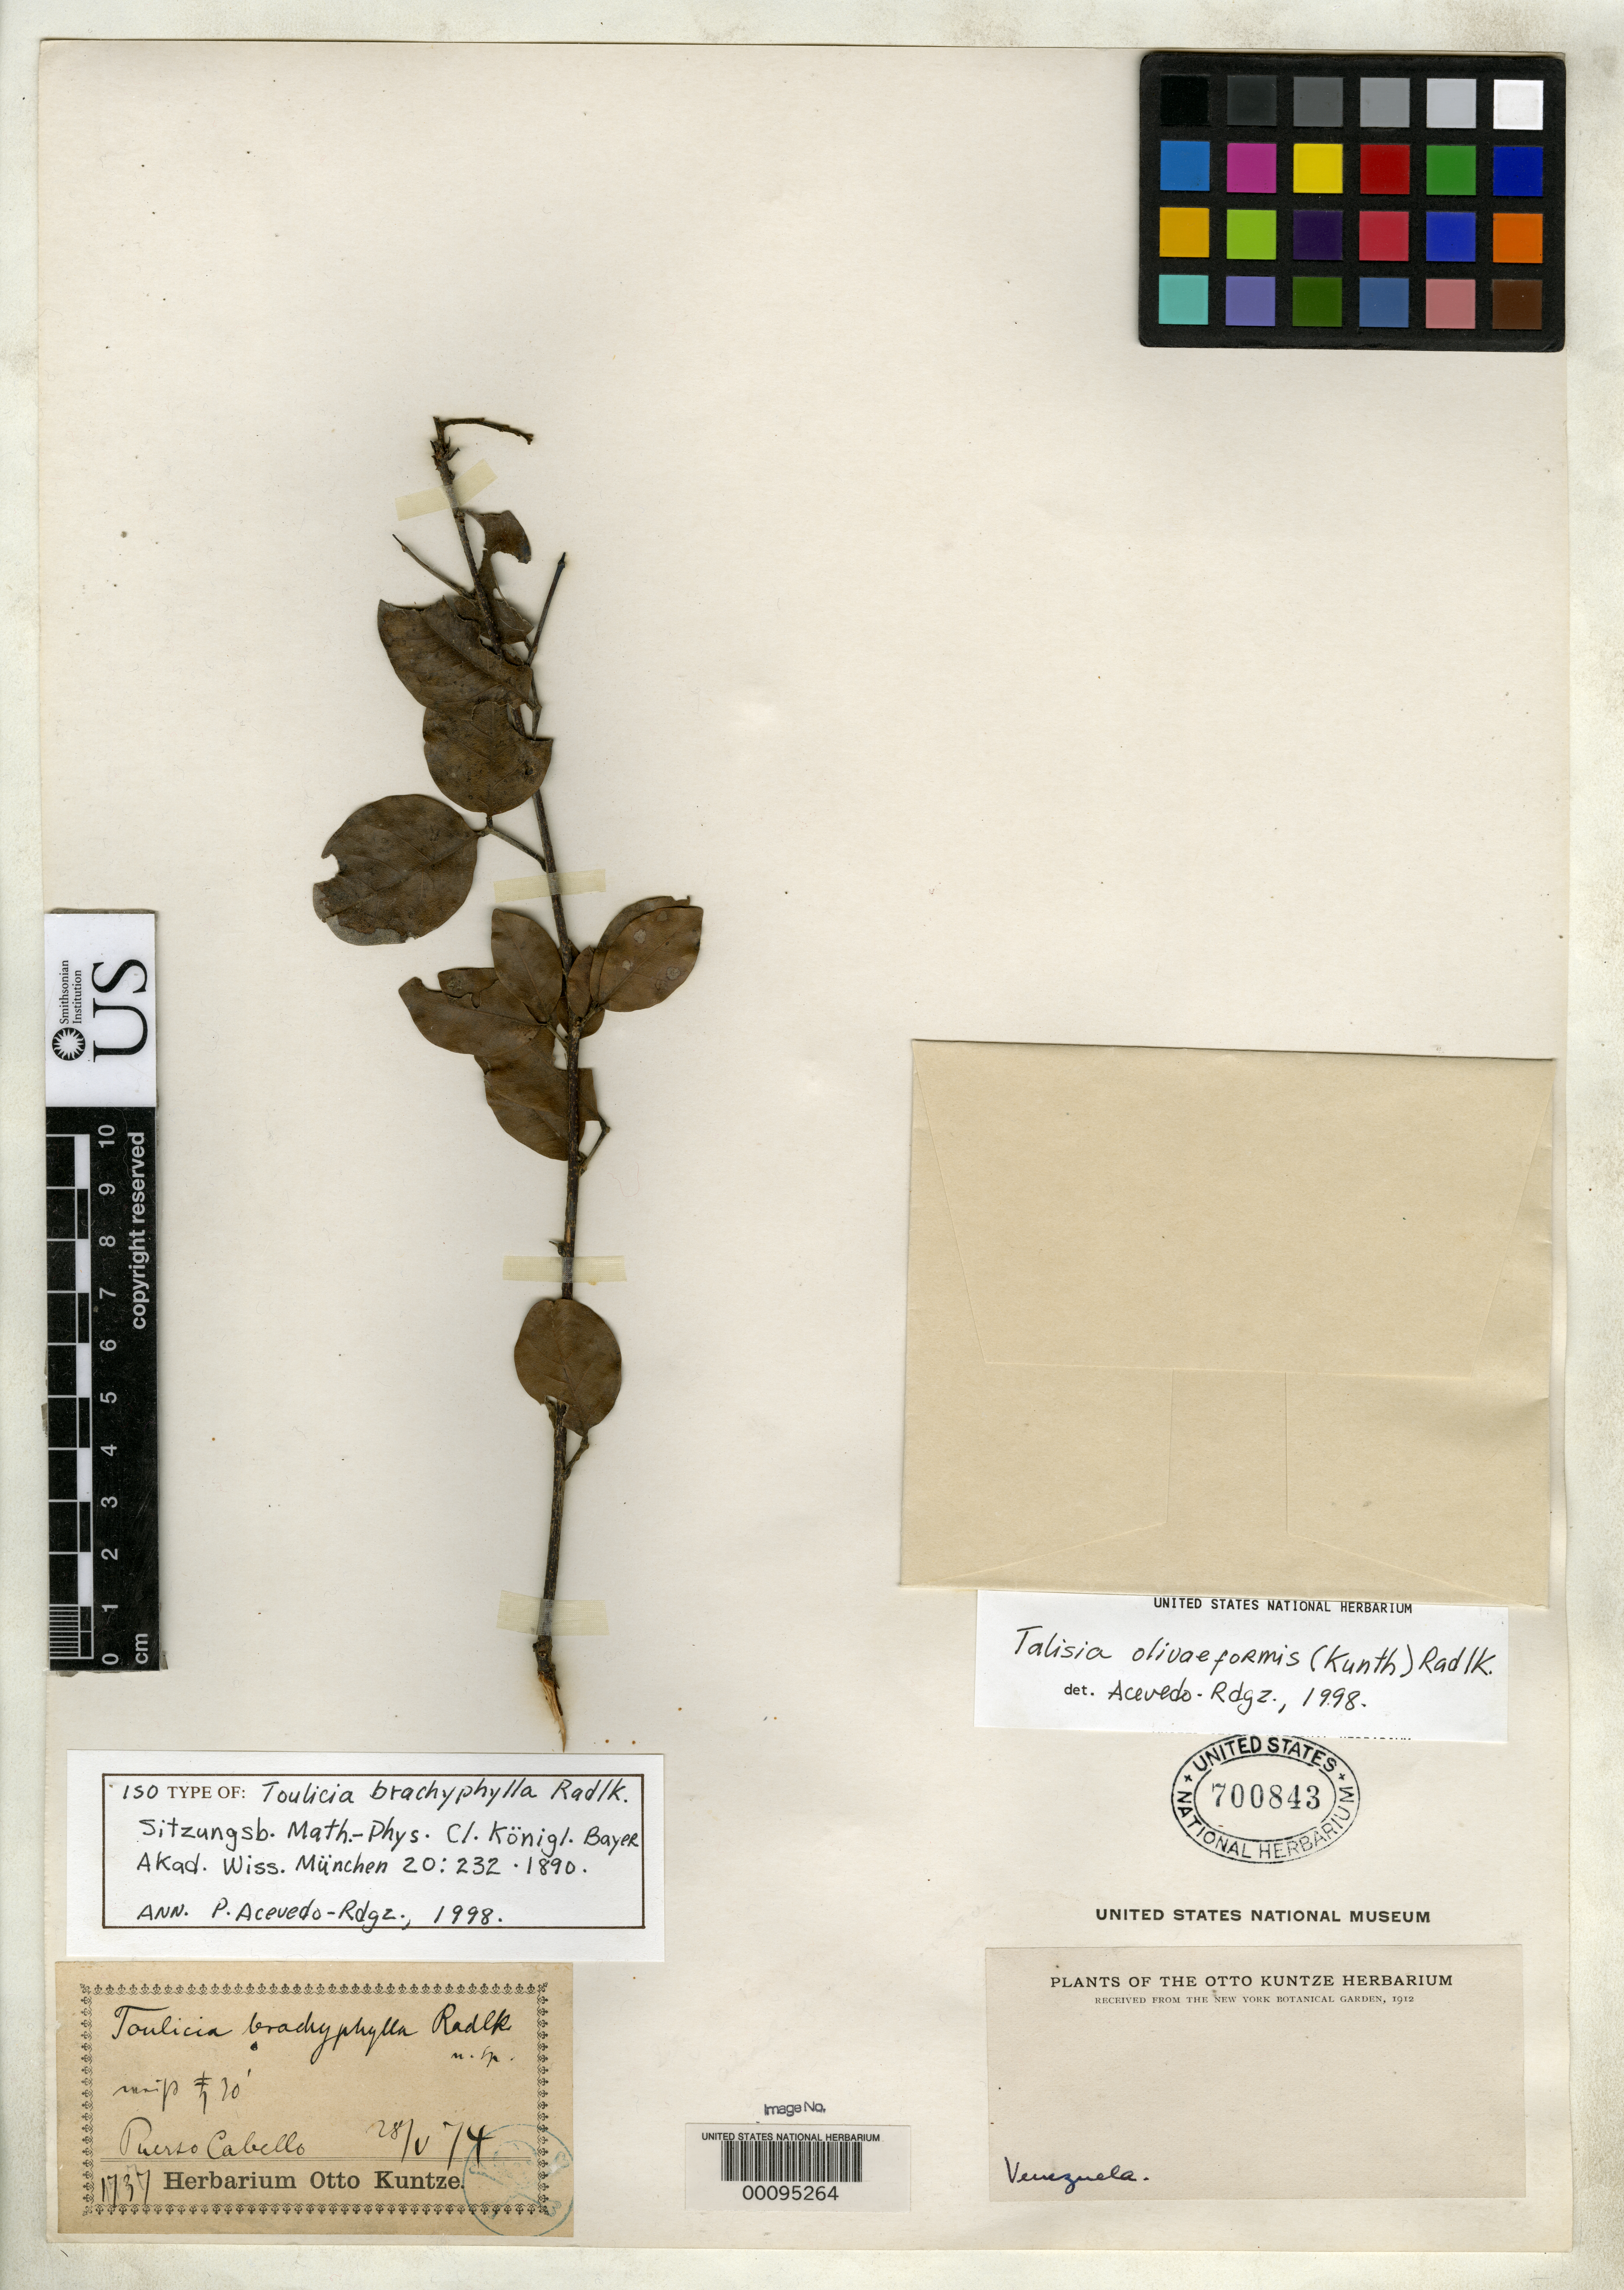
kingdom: Plantae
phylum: Tracheophyta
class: Magnoliopsida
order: Sapindales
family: Sapindaceae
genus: Toulicia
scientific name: Toulicia brachyphylla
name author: Radlk.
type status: Isotype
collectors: C.E.O. Kuntze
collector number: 1737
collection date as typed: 28 May 1874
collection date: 1874-05-28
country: Venezuela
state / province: Carabobo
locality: Puerto Cabello.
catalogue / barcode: US 700843